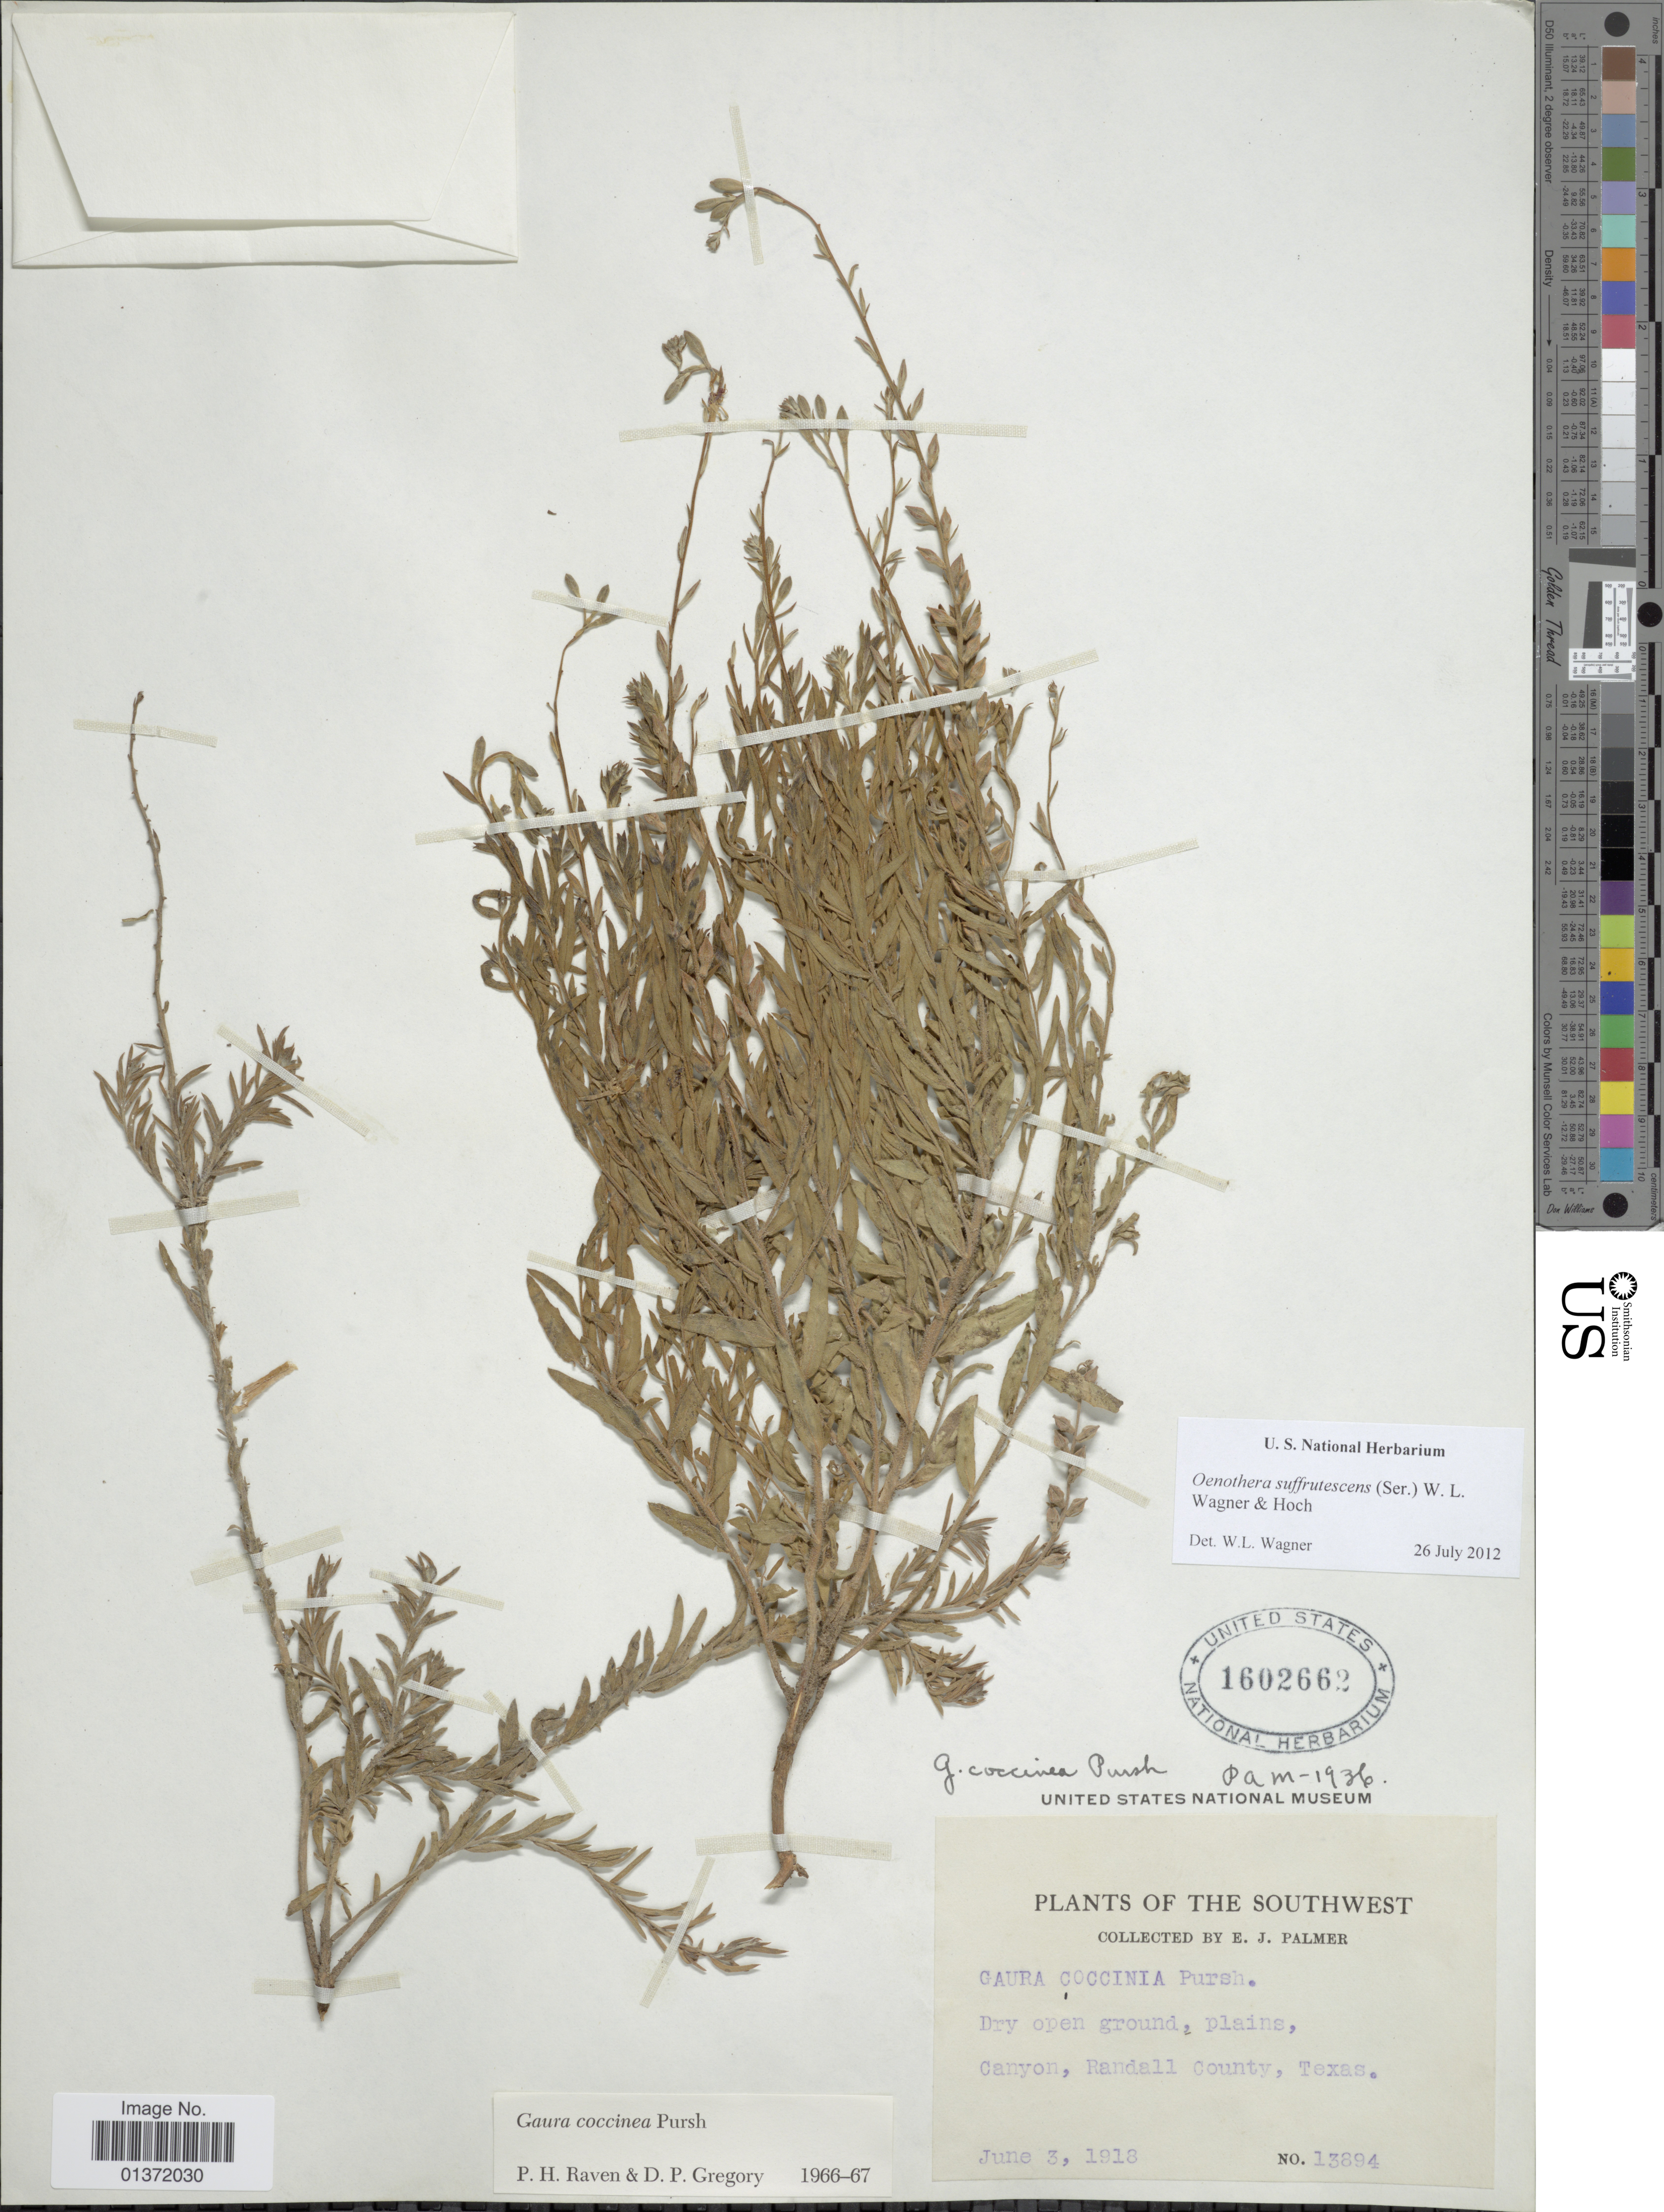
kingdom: Plantae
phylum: Tracheophyta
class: Magnoliopsida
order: Myrtales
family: Onagraceae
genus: Oenothera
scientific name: Oenothera suffrutescens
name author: (Ser.) W.L. Wagner & Hoch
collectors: E. J. Palmer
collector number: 13894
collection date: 1918-06-03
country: United States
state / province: Texas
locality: Southwest, Canyon, Randall County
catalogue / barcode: US 1602662